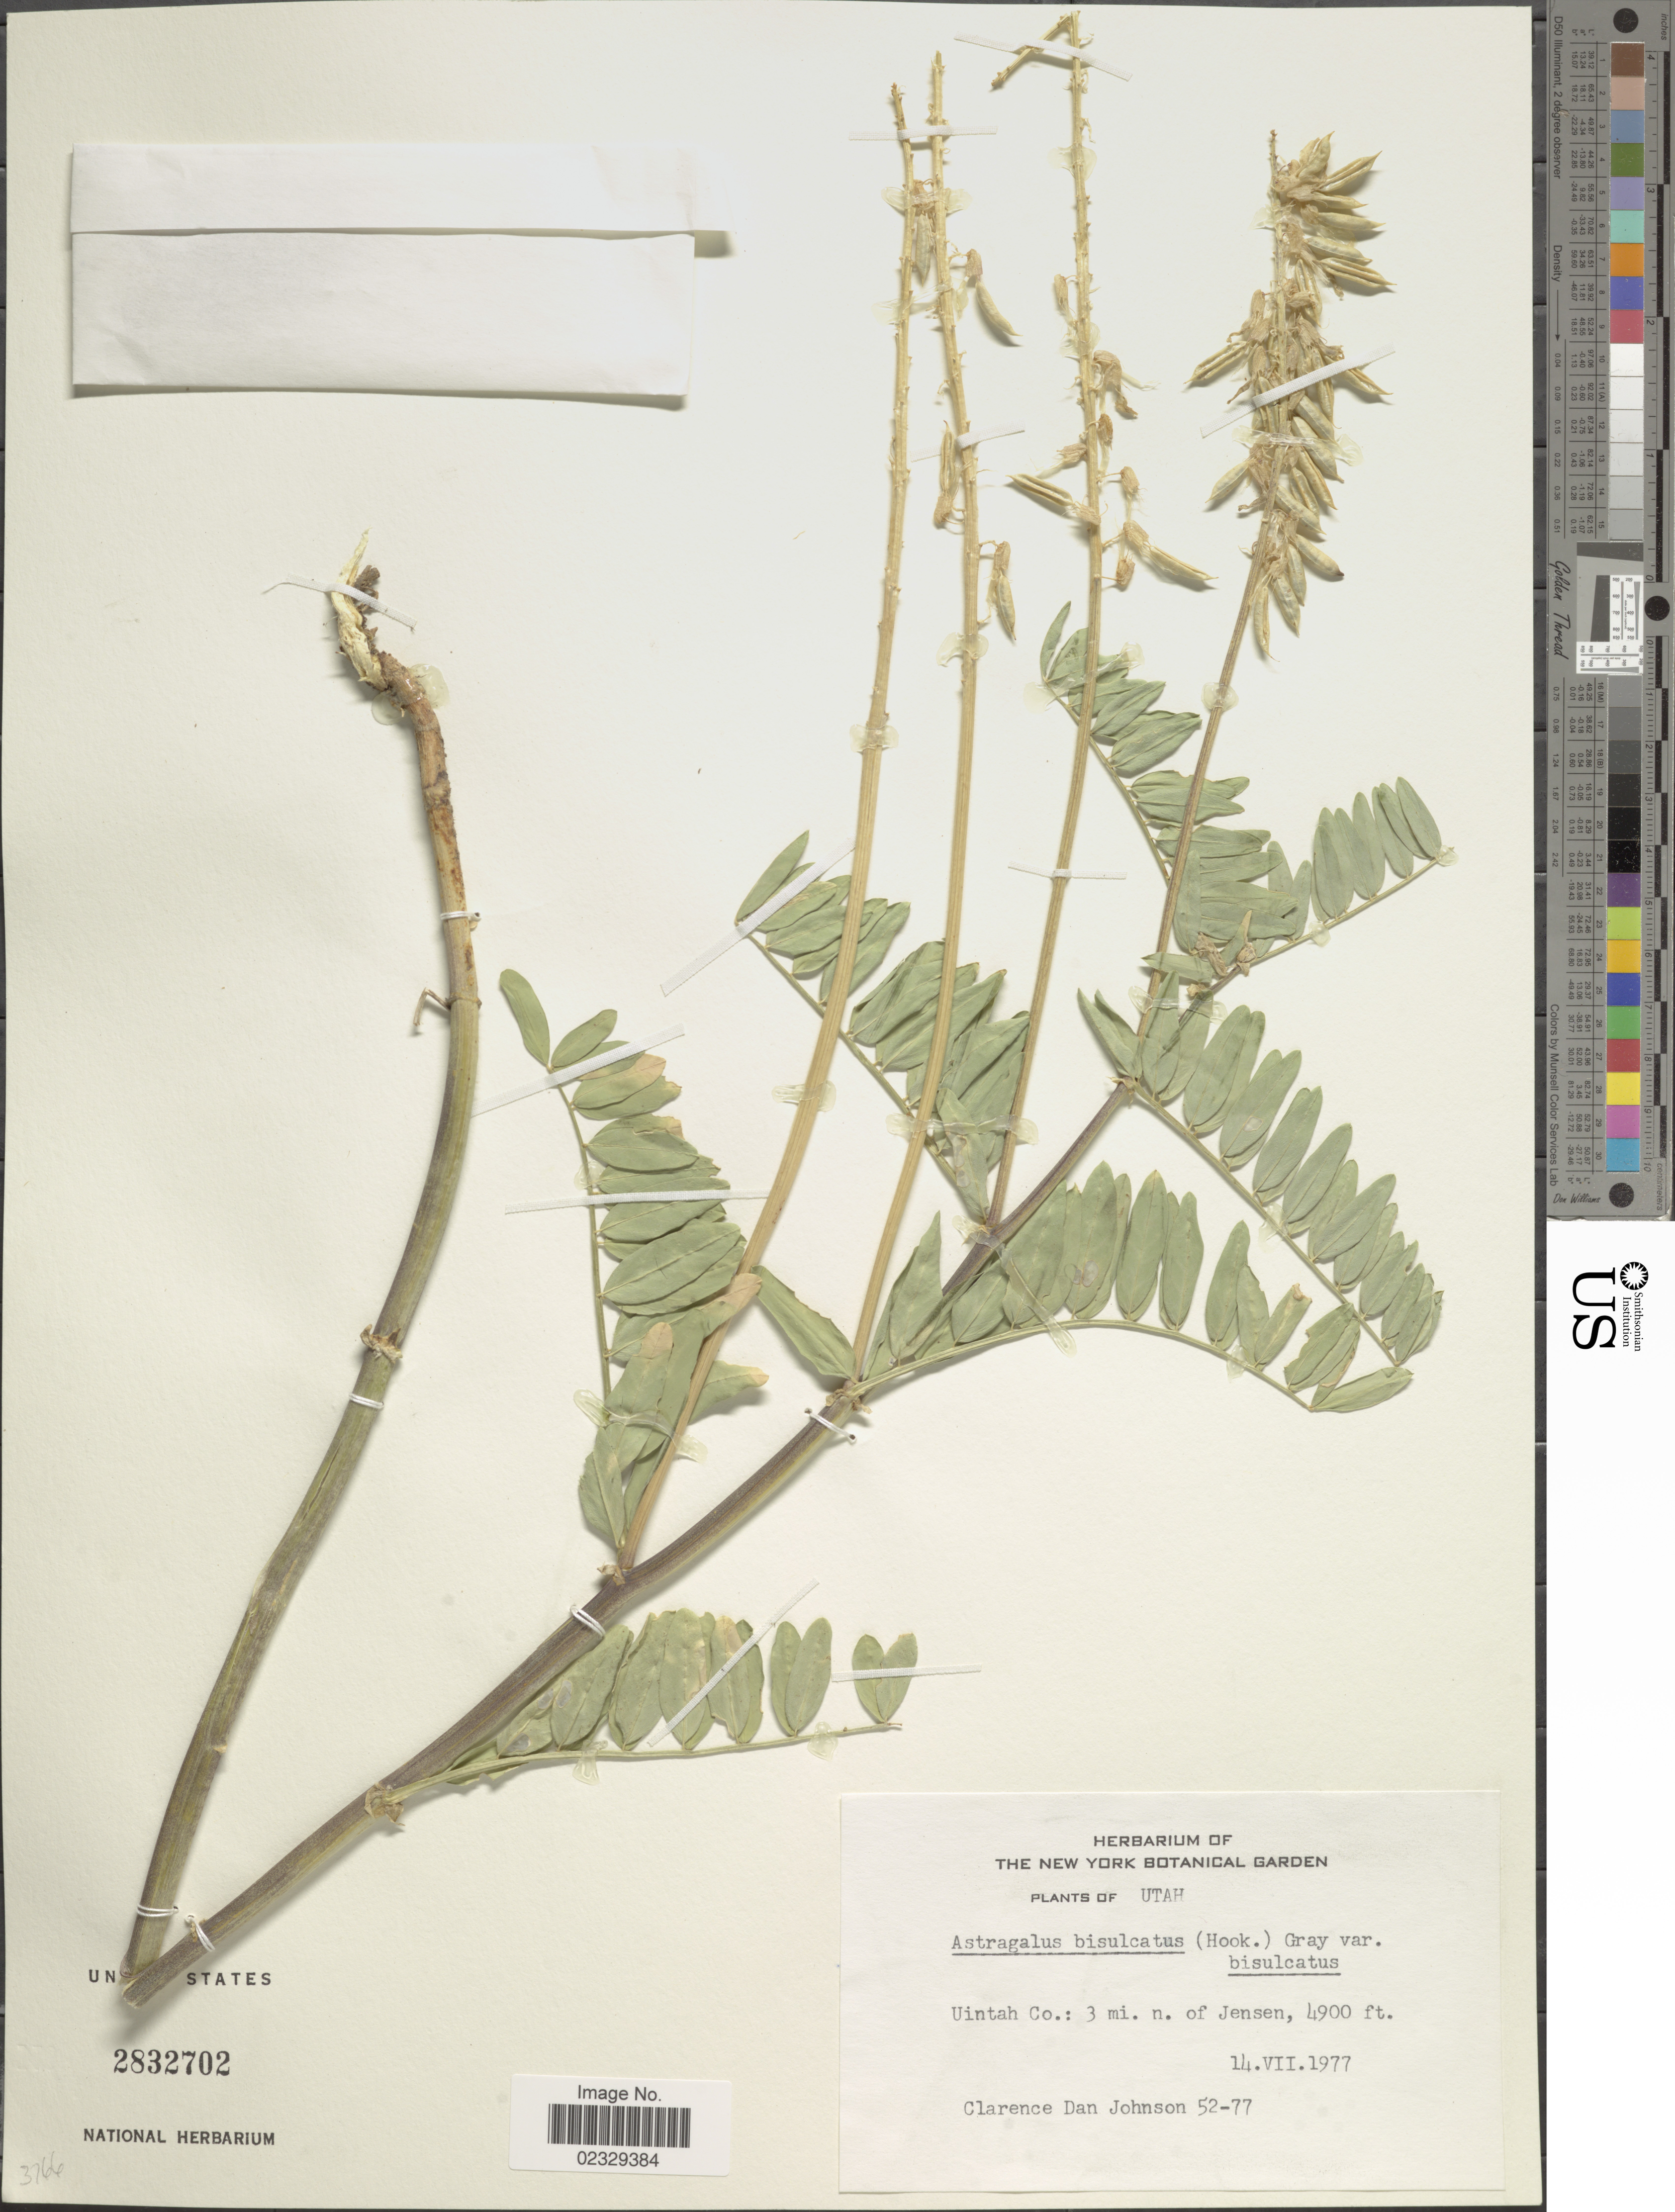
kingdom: Plantae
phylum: Tracheophyta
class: Magnoliopsida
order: Fabales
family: Fabaceae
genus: Astragalus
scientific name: Astragalus bisulcatus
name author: (Hook.) A. Gray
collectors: C. D. Johnson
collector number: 52-77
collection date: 1977-07-14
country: United States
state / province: Utah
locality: Uintah Co: 3 mi n of Jensen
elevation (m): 1494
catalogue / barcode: US 2832702